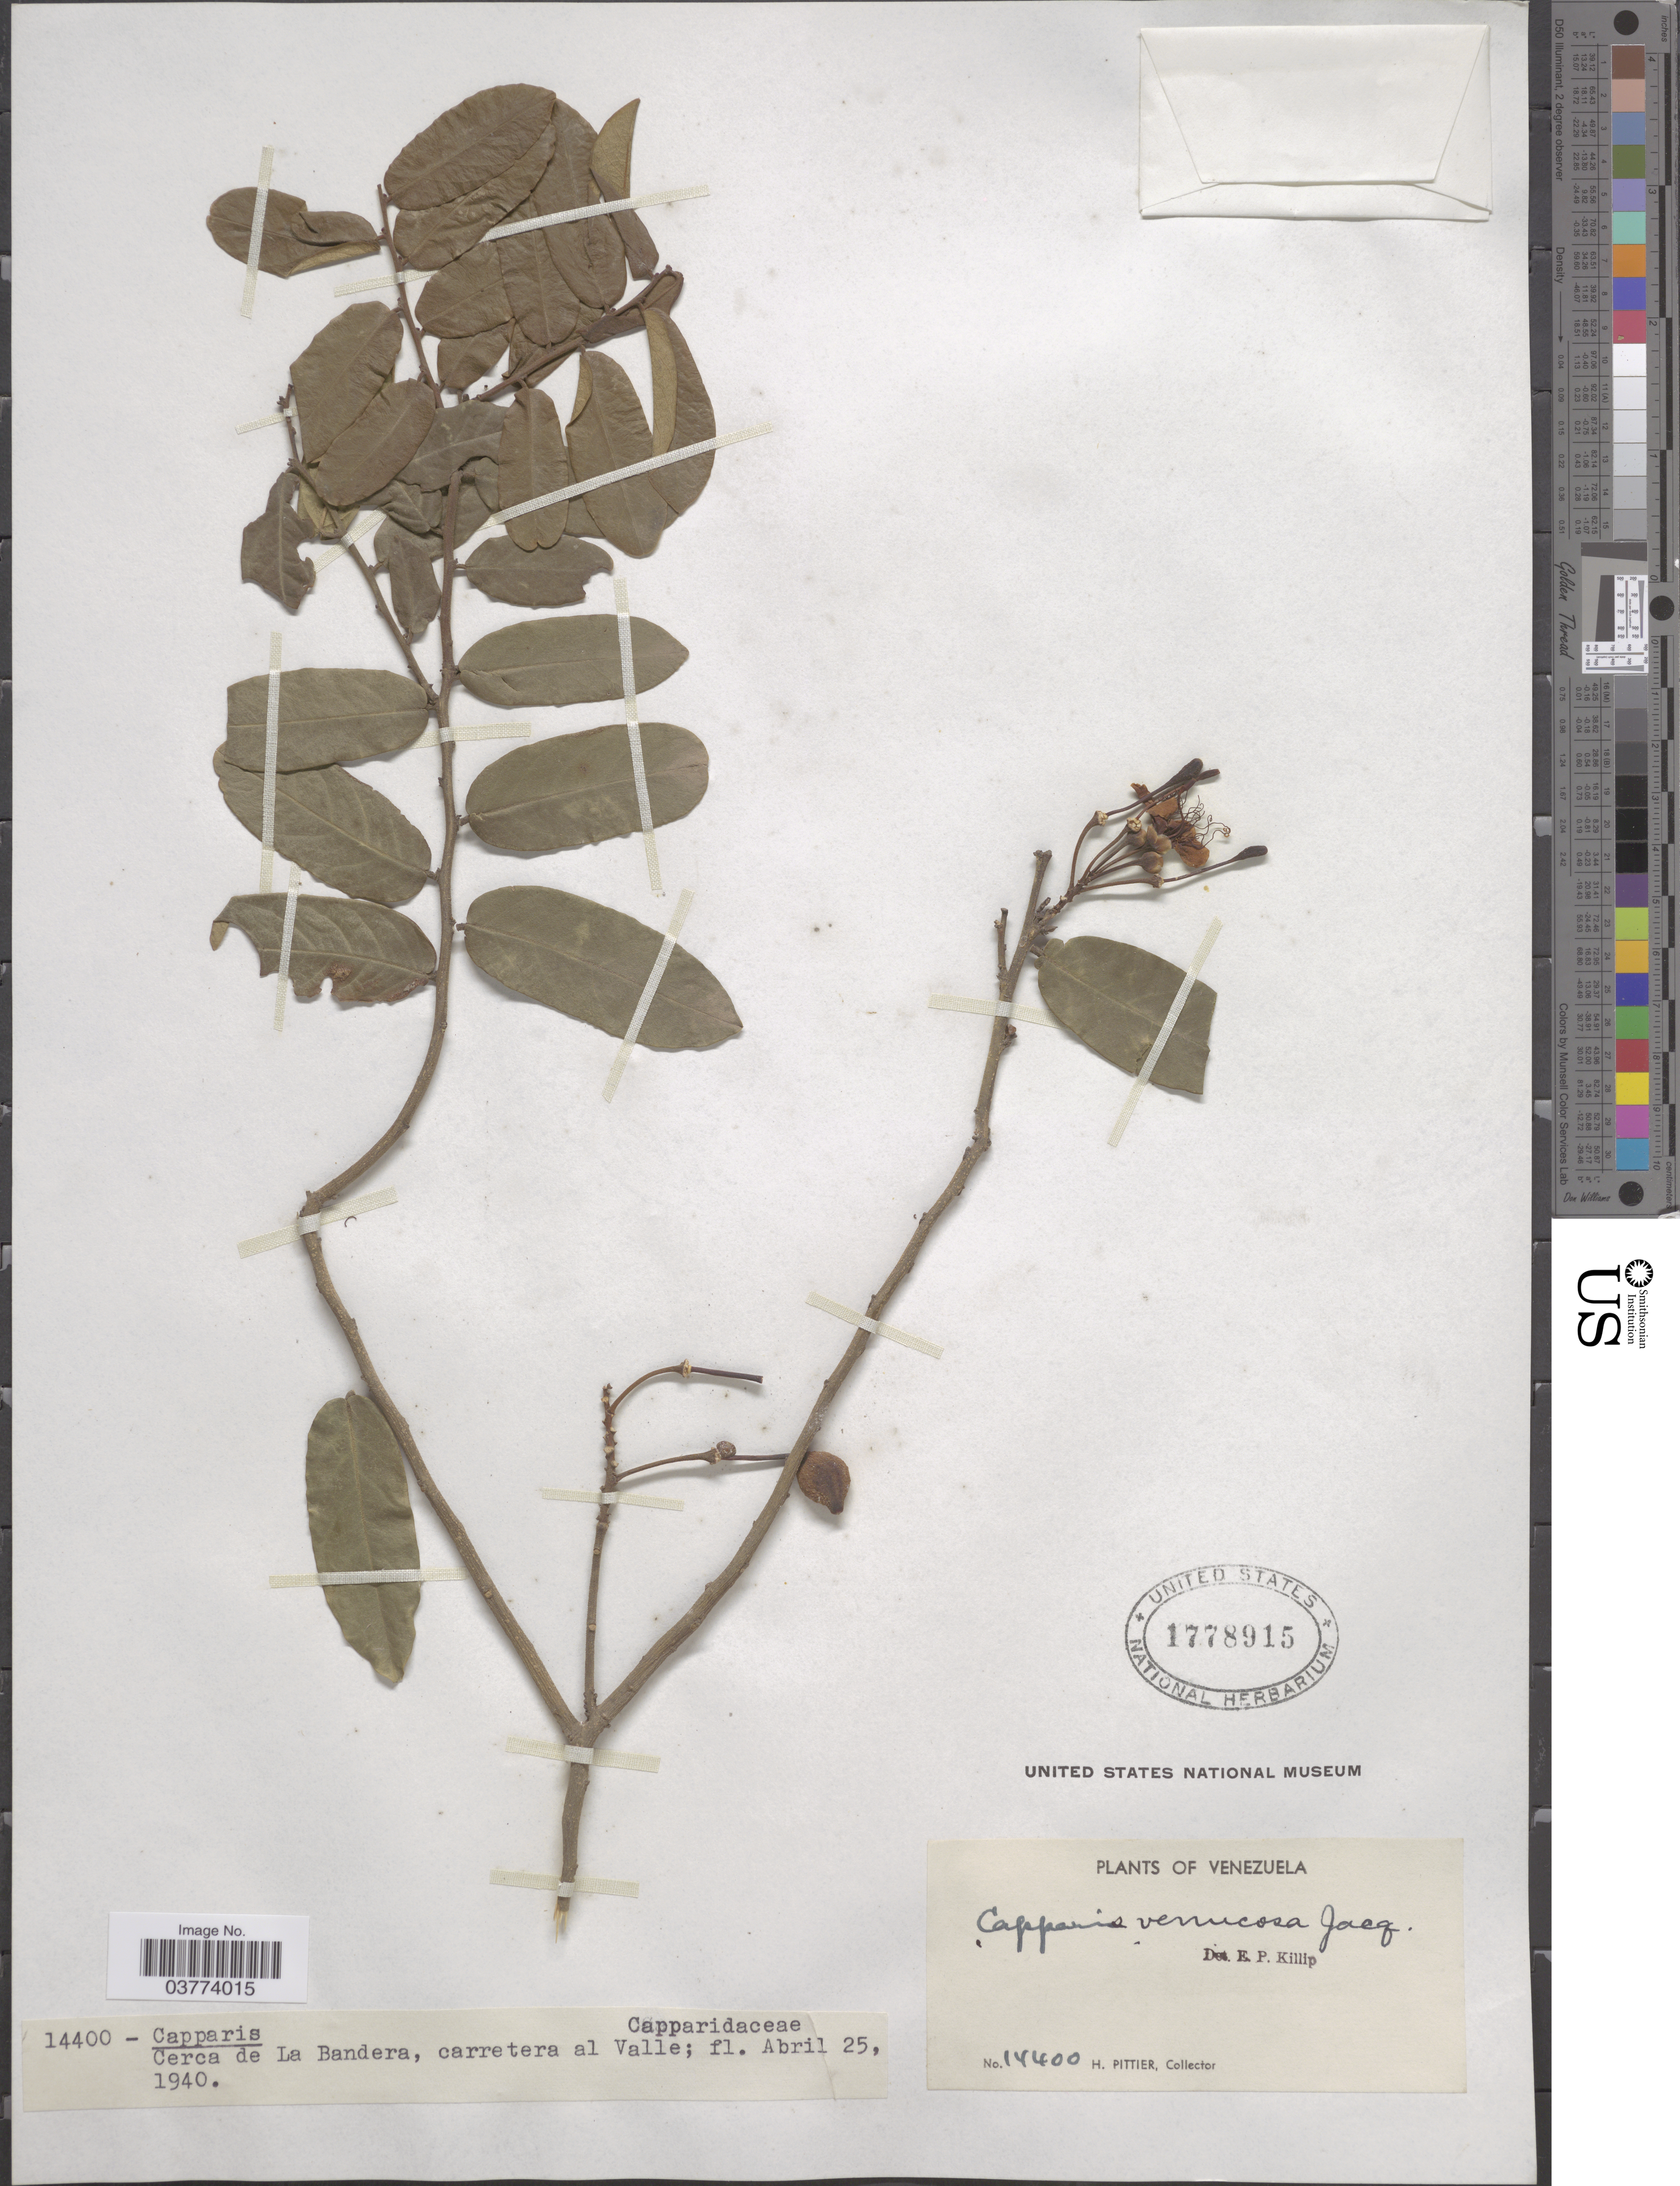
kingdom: Plantae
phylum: Tracheophyta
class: Magnoliopsida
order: Brassicales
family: Capparaceae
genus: Cynophalla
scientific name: Cynophalla verrucosa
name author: (Jacq.) J. Presl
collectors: H. F. Pittier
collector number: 14400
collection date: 1940-04-25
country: Venezuela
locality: Cerca de La Bandera, carretera al Valle.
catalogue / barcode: US 1778915